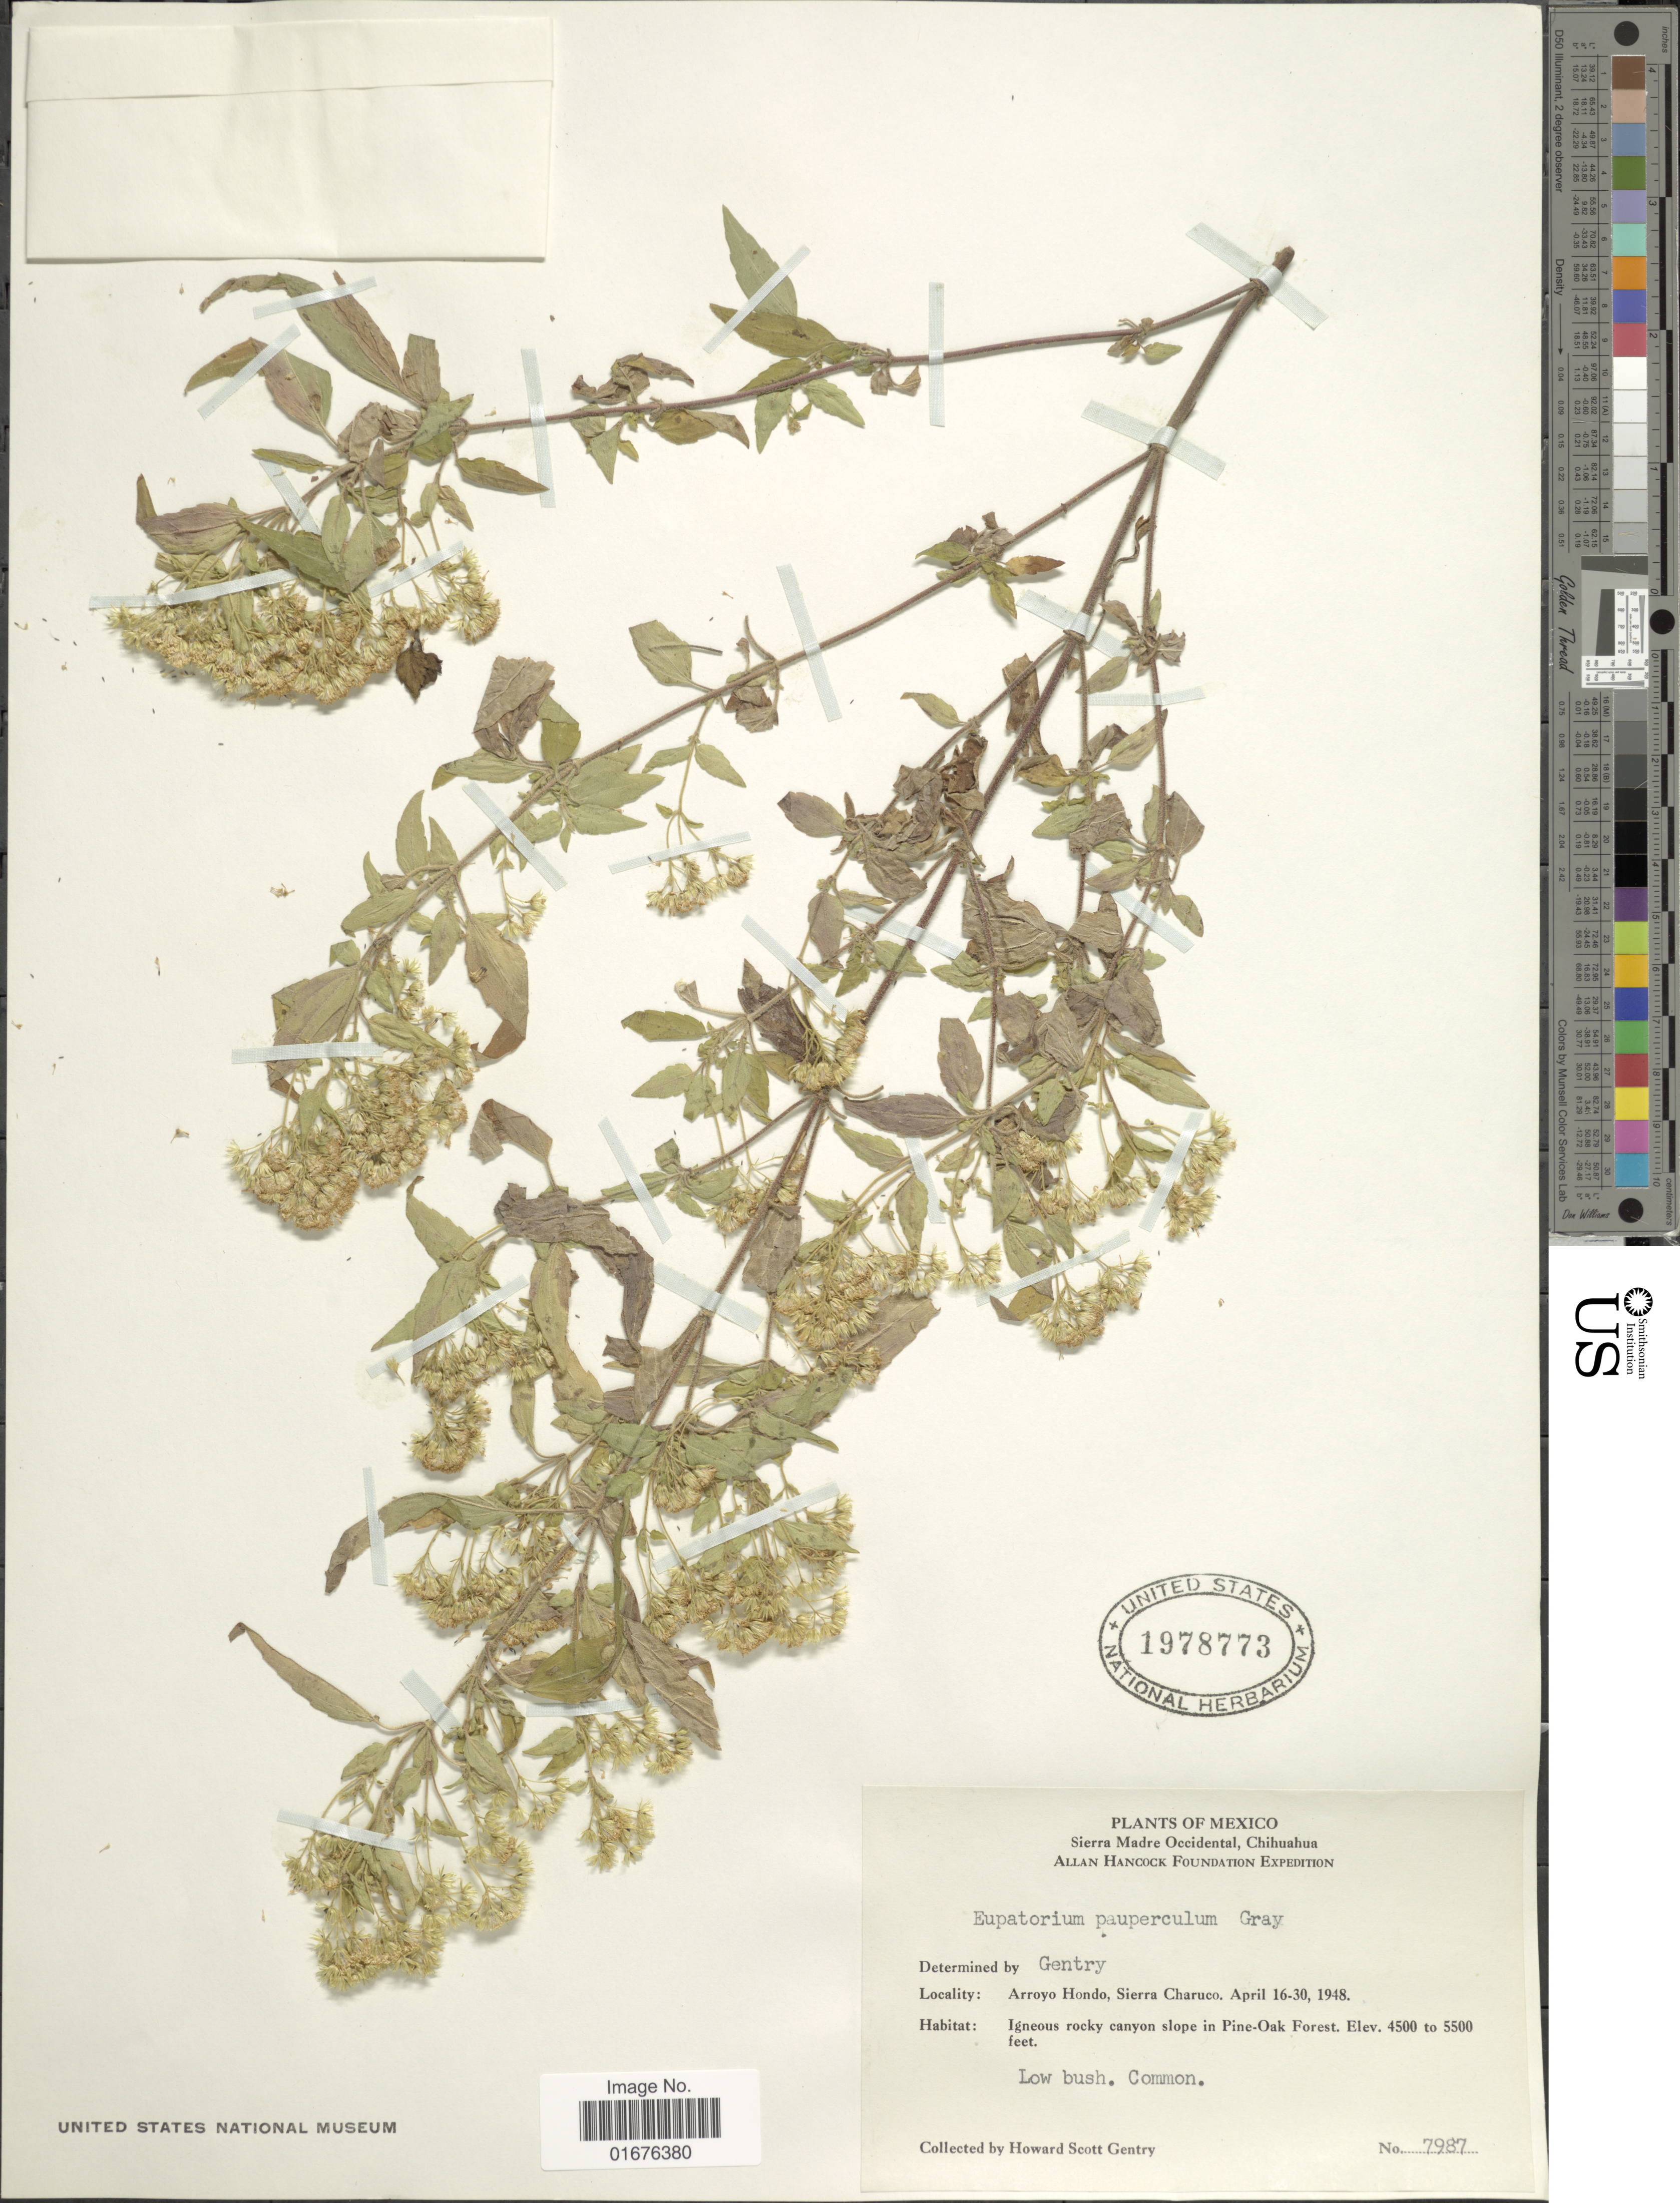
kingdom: Plantae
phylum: Tracheophyta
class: Magnoliopsida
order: Asterales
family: Asteraceae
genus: Ageratina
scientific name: Ageratina paupercula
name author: (A. Gray) R.M. King & H. Rob.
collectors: H. S. Gentry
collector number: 7987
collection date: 1948-04-16/1948-04-30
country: Mexico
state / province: Chihuahua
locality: Sierra Madre Occidental, Arroyo Hondo, Sierra Charuco, Igneous rocky canyon slope in Pine-Oak Forest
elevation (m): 1372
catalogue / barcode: US 1978773